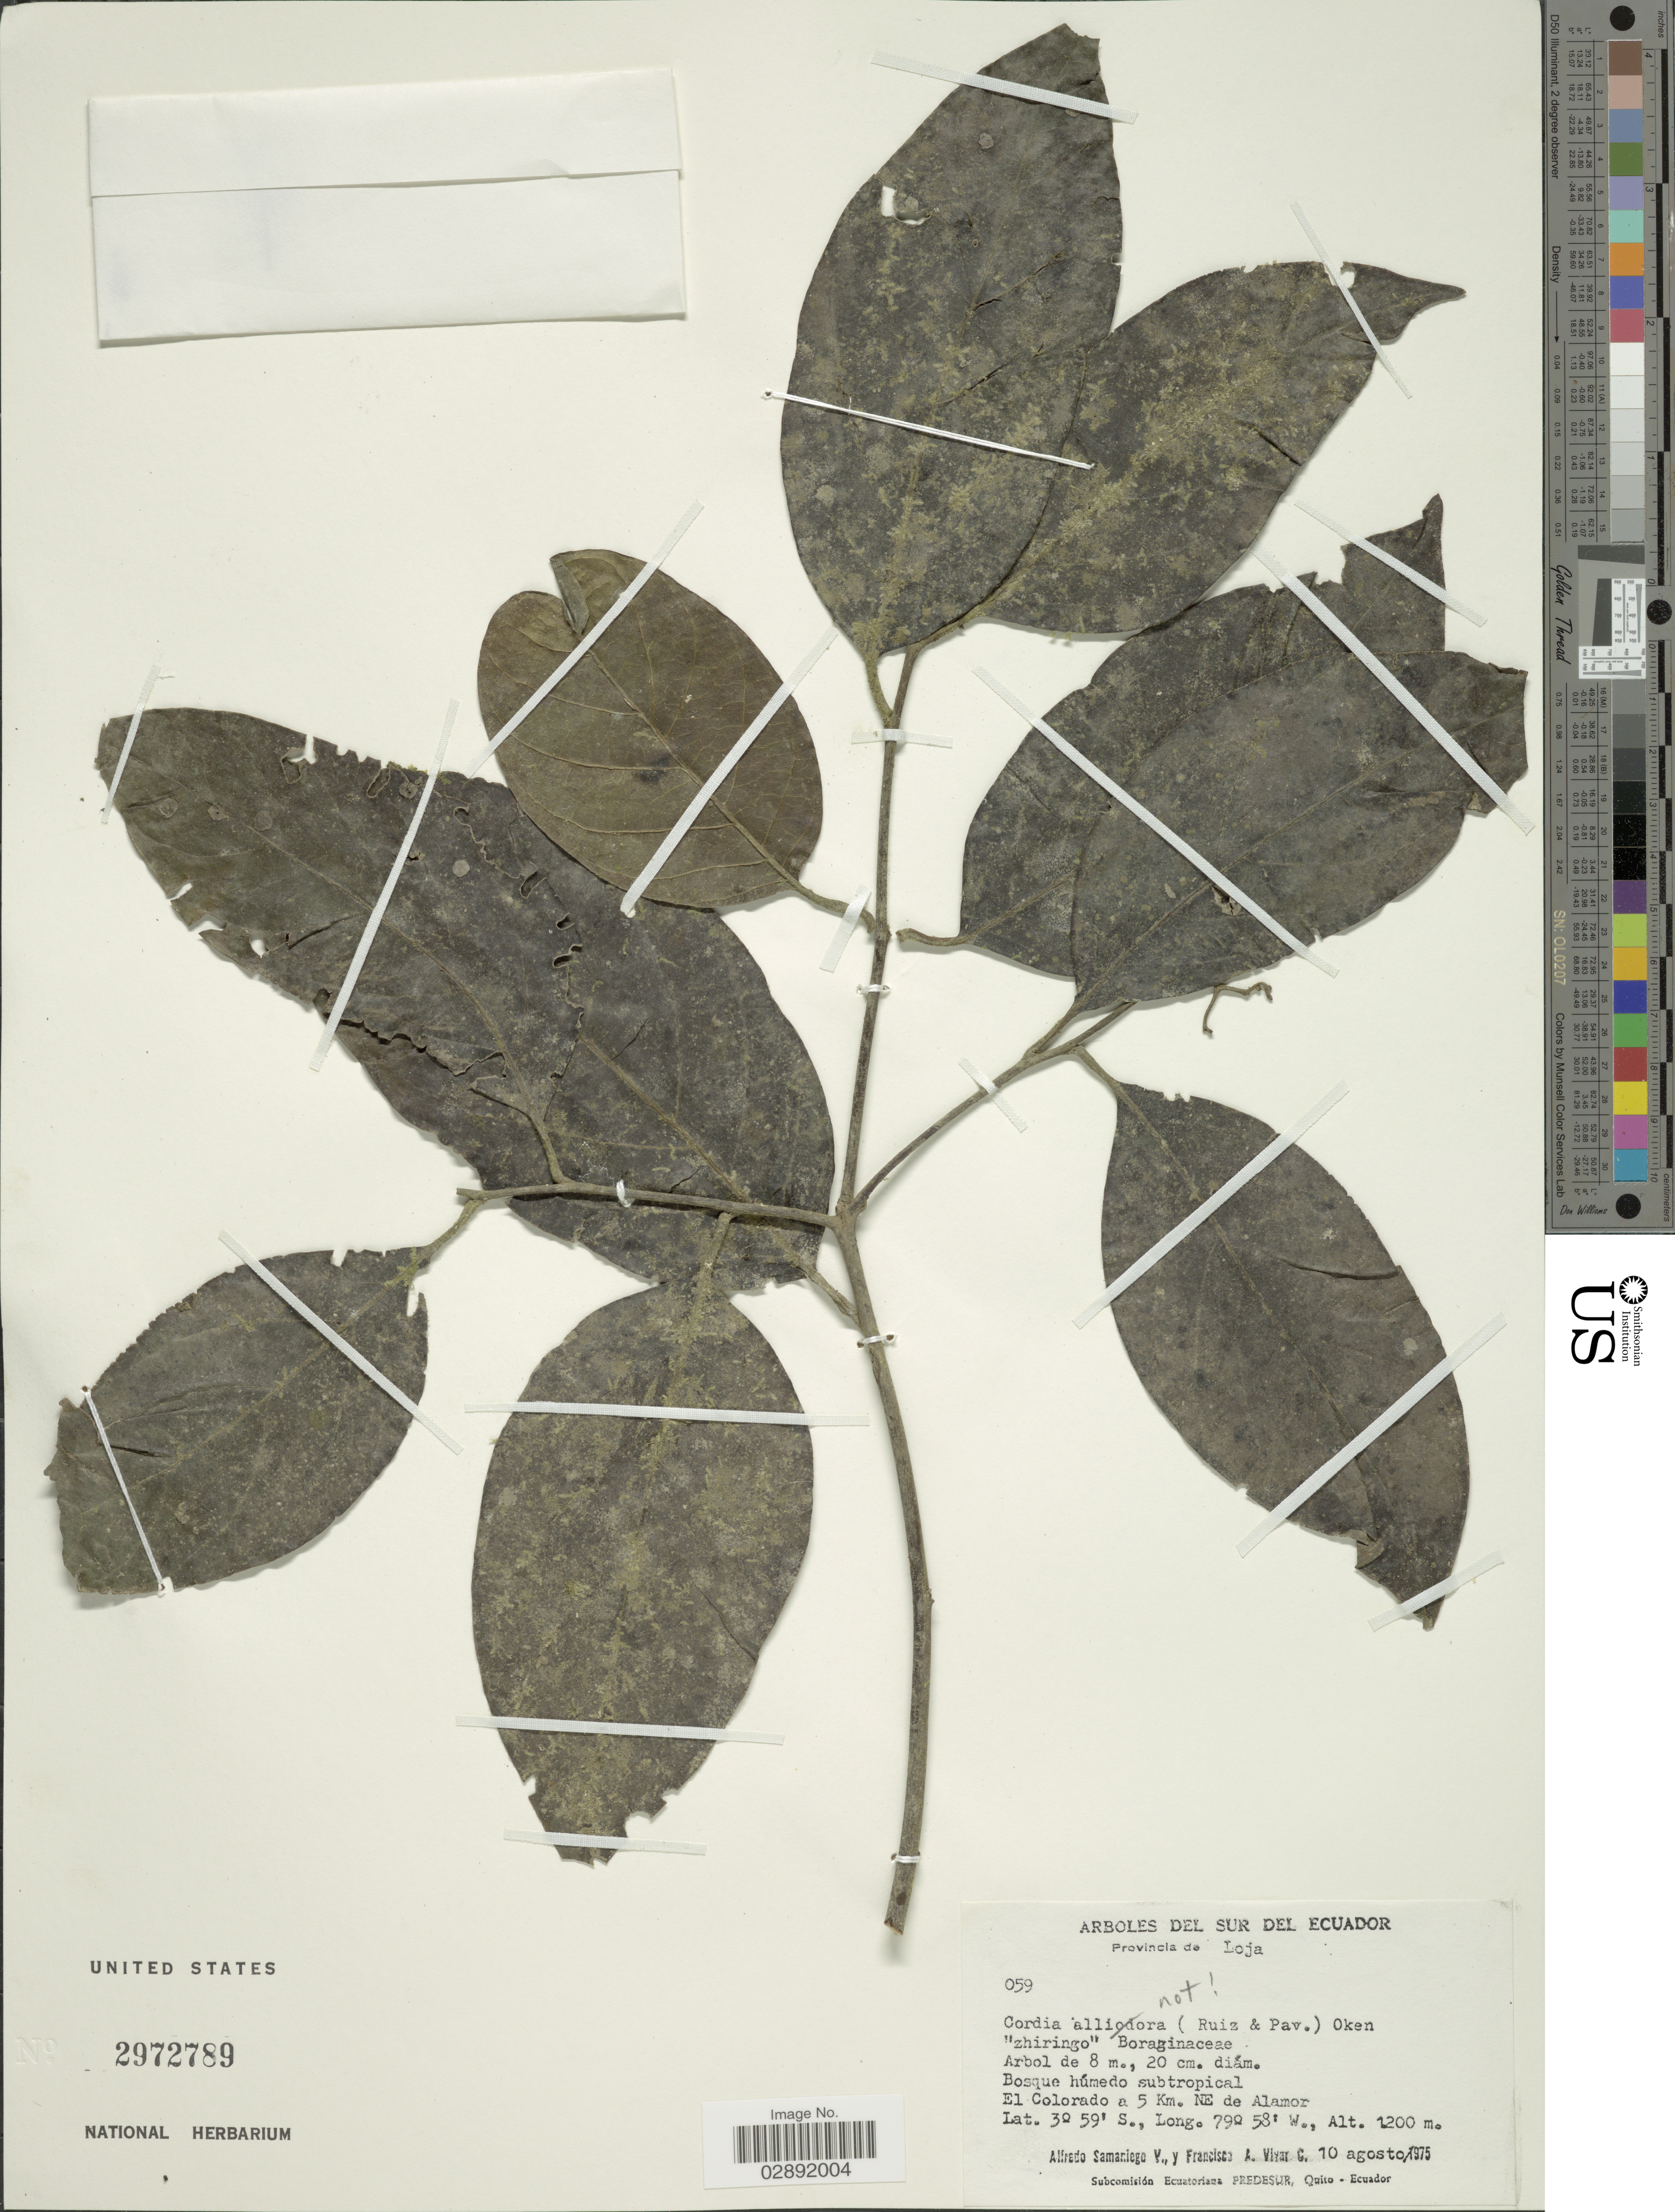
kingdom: Plantae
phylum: Tracheophyta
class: Magnoliopsida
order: Boraginales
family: Cordiaceae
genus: Cordia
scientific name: Cordia sp.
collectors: A. Samaniego V. & F. A. Vivar C.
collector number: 059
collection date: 1975-08-10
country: Ecuador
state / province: Loja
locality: El Colorado a 5 Km. NE de Alamor.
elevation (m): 1200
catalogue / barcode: US 2972789